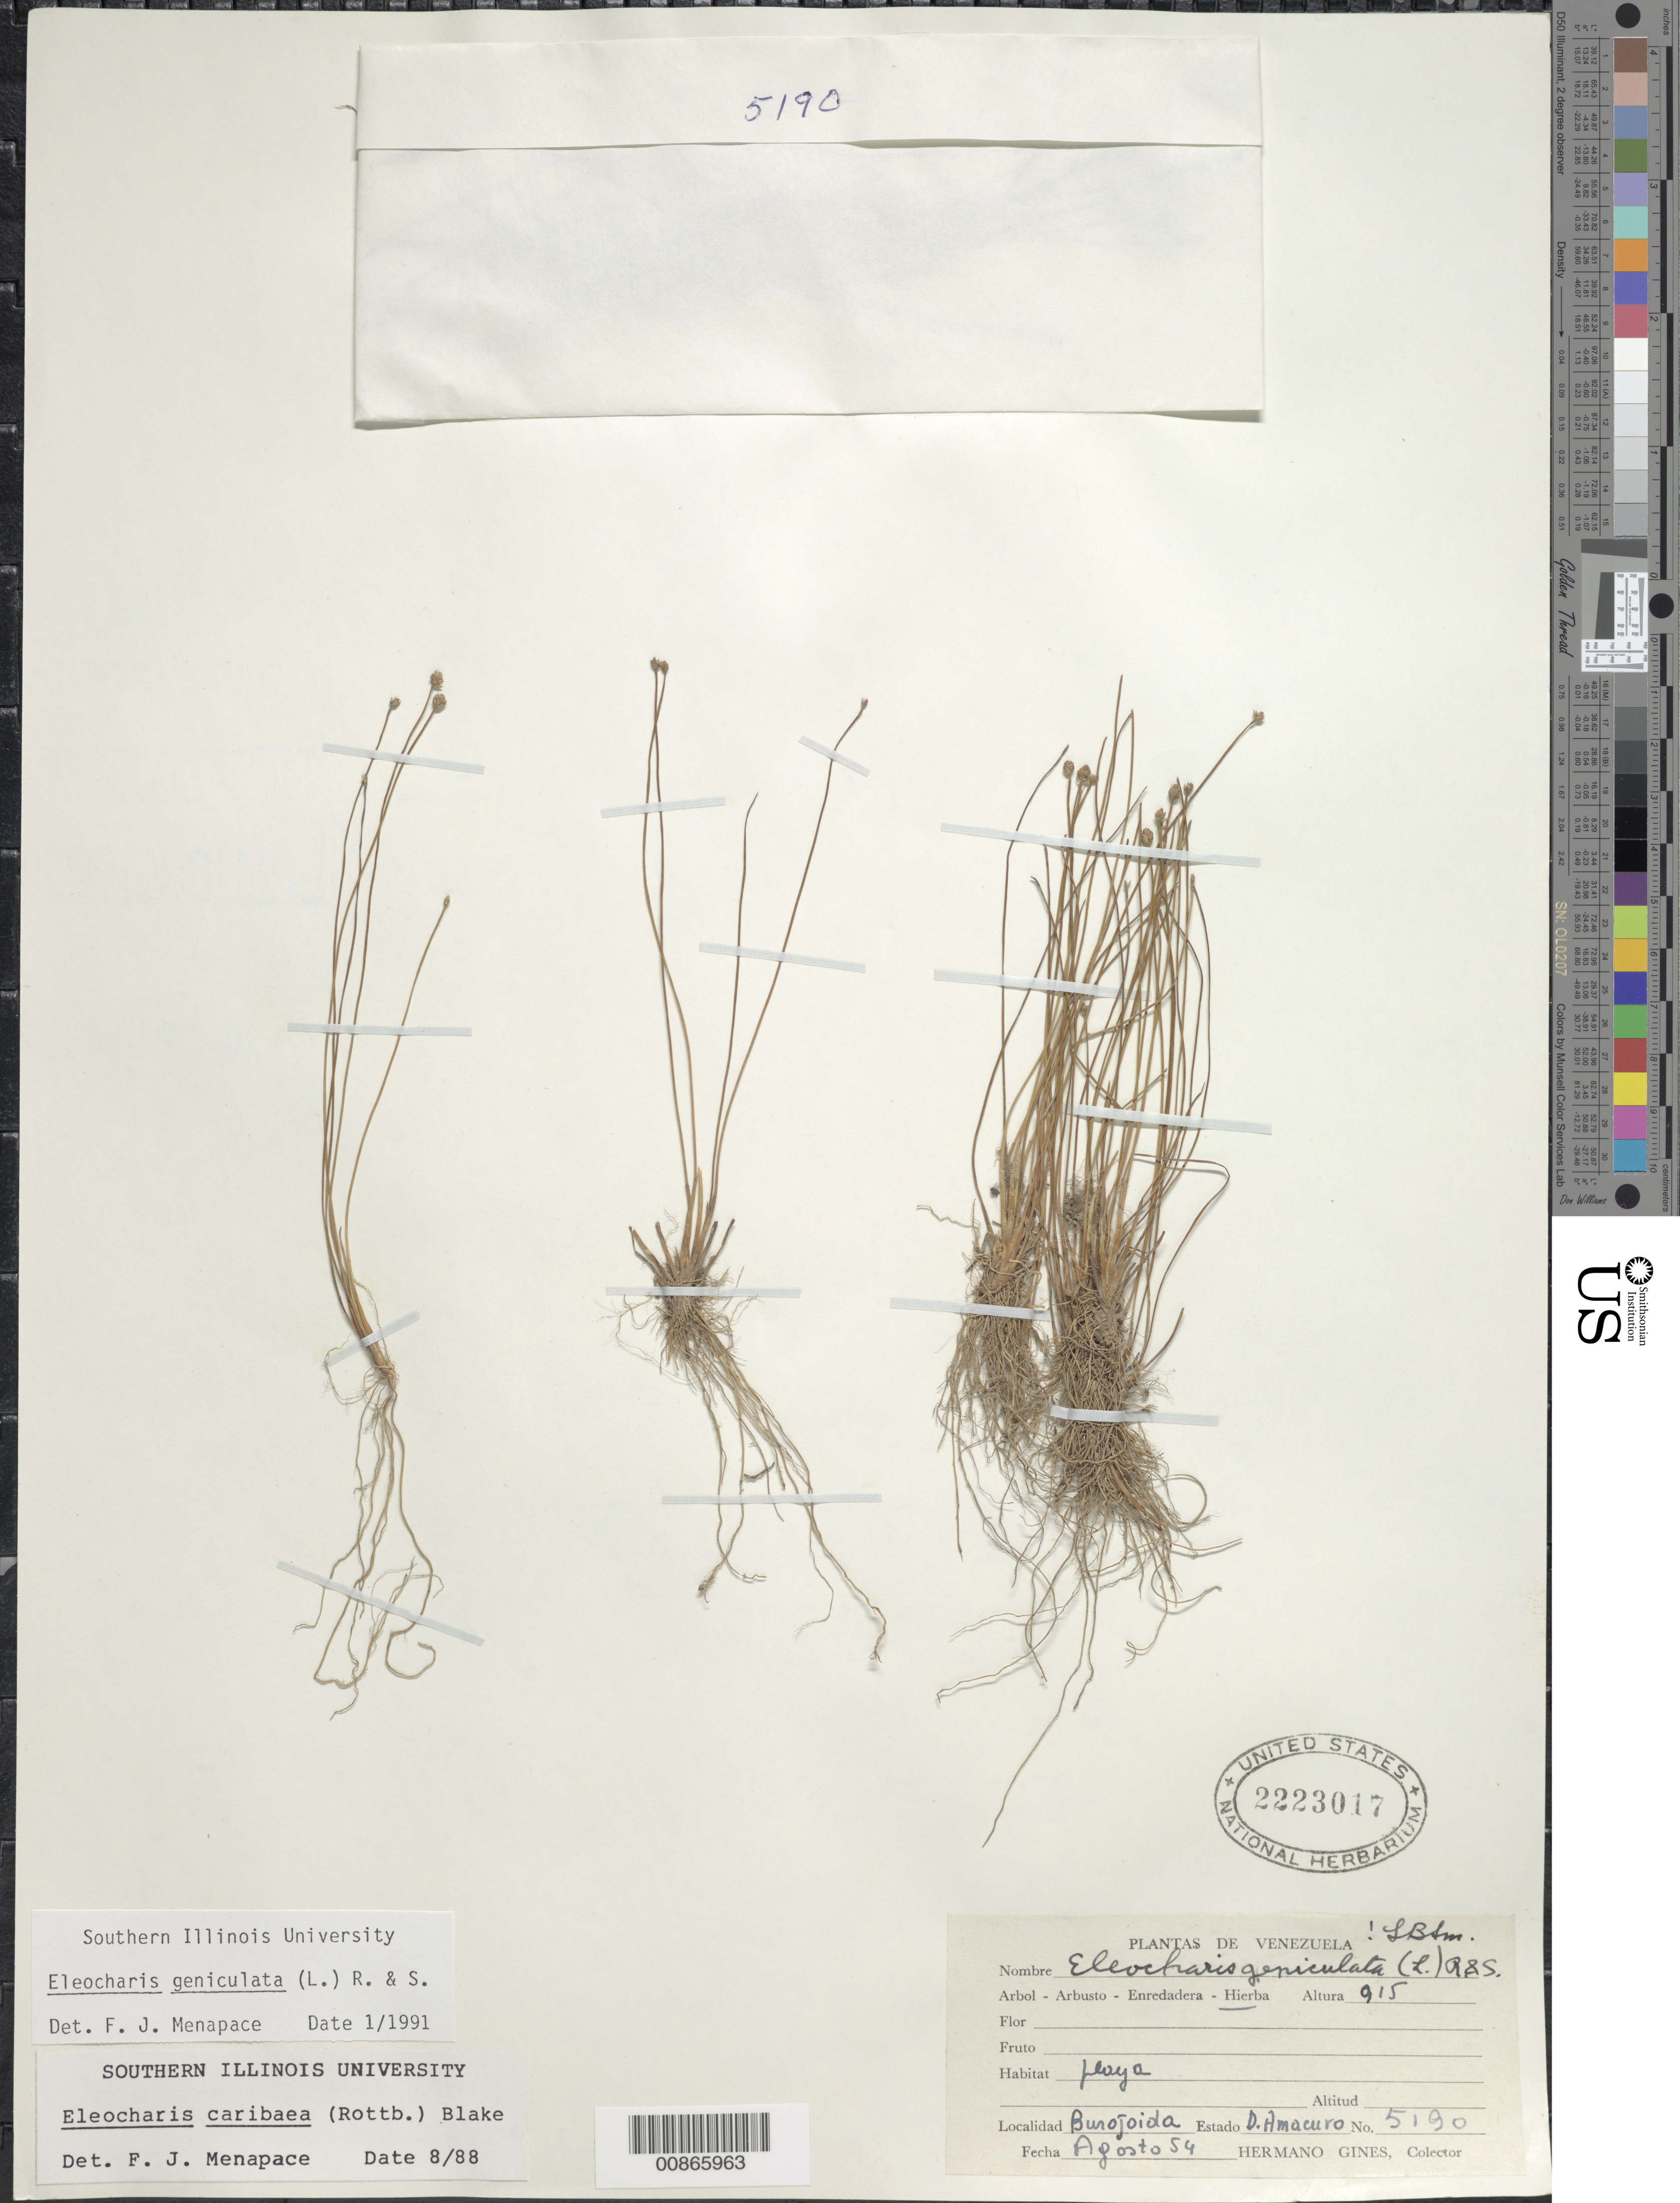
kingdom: Plantae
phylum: Tracheophyta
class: Liliopsida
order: Poales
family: Cyperaceae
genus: Eleocharis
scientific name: Eleocharis geniculata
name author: (L.) Roem. & Schult.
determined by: Menapace, F. J.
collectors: H. Gines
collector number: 5190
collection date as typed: Aug-54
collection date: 1954-08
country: Venezuela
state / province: Delta Amacuro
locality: Isla Burojoida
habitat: Playa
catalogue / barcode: US 2223017